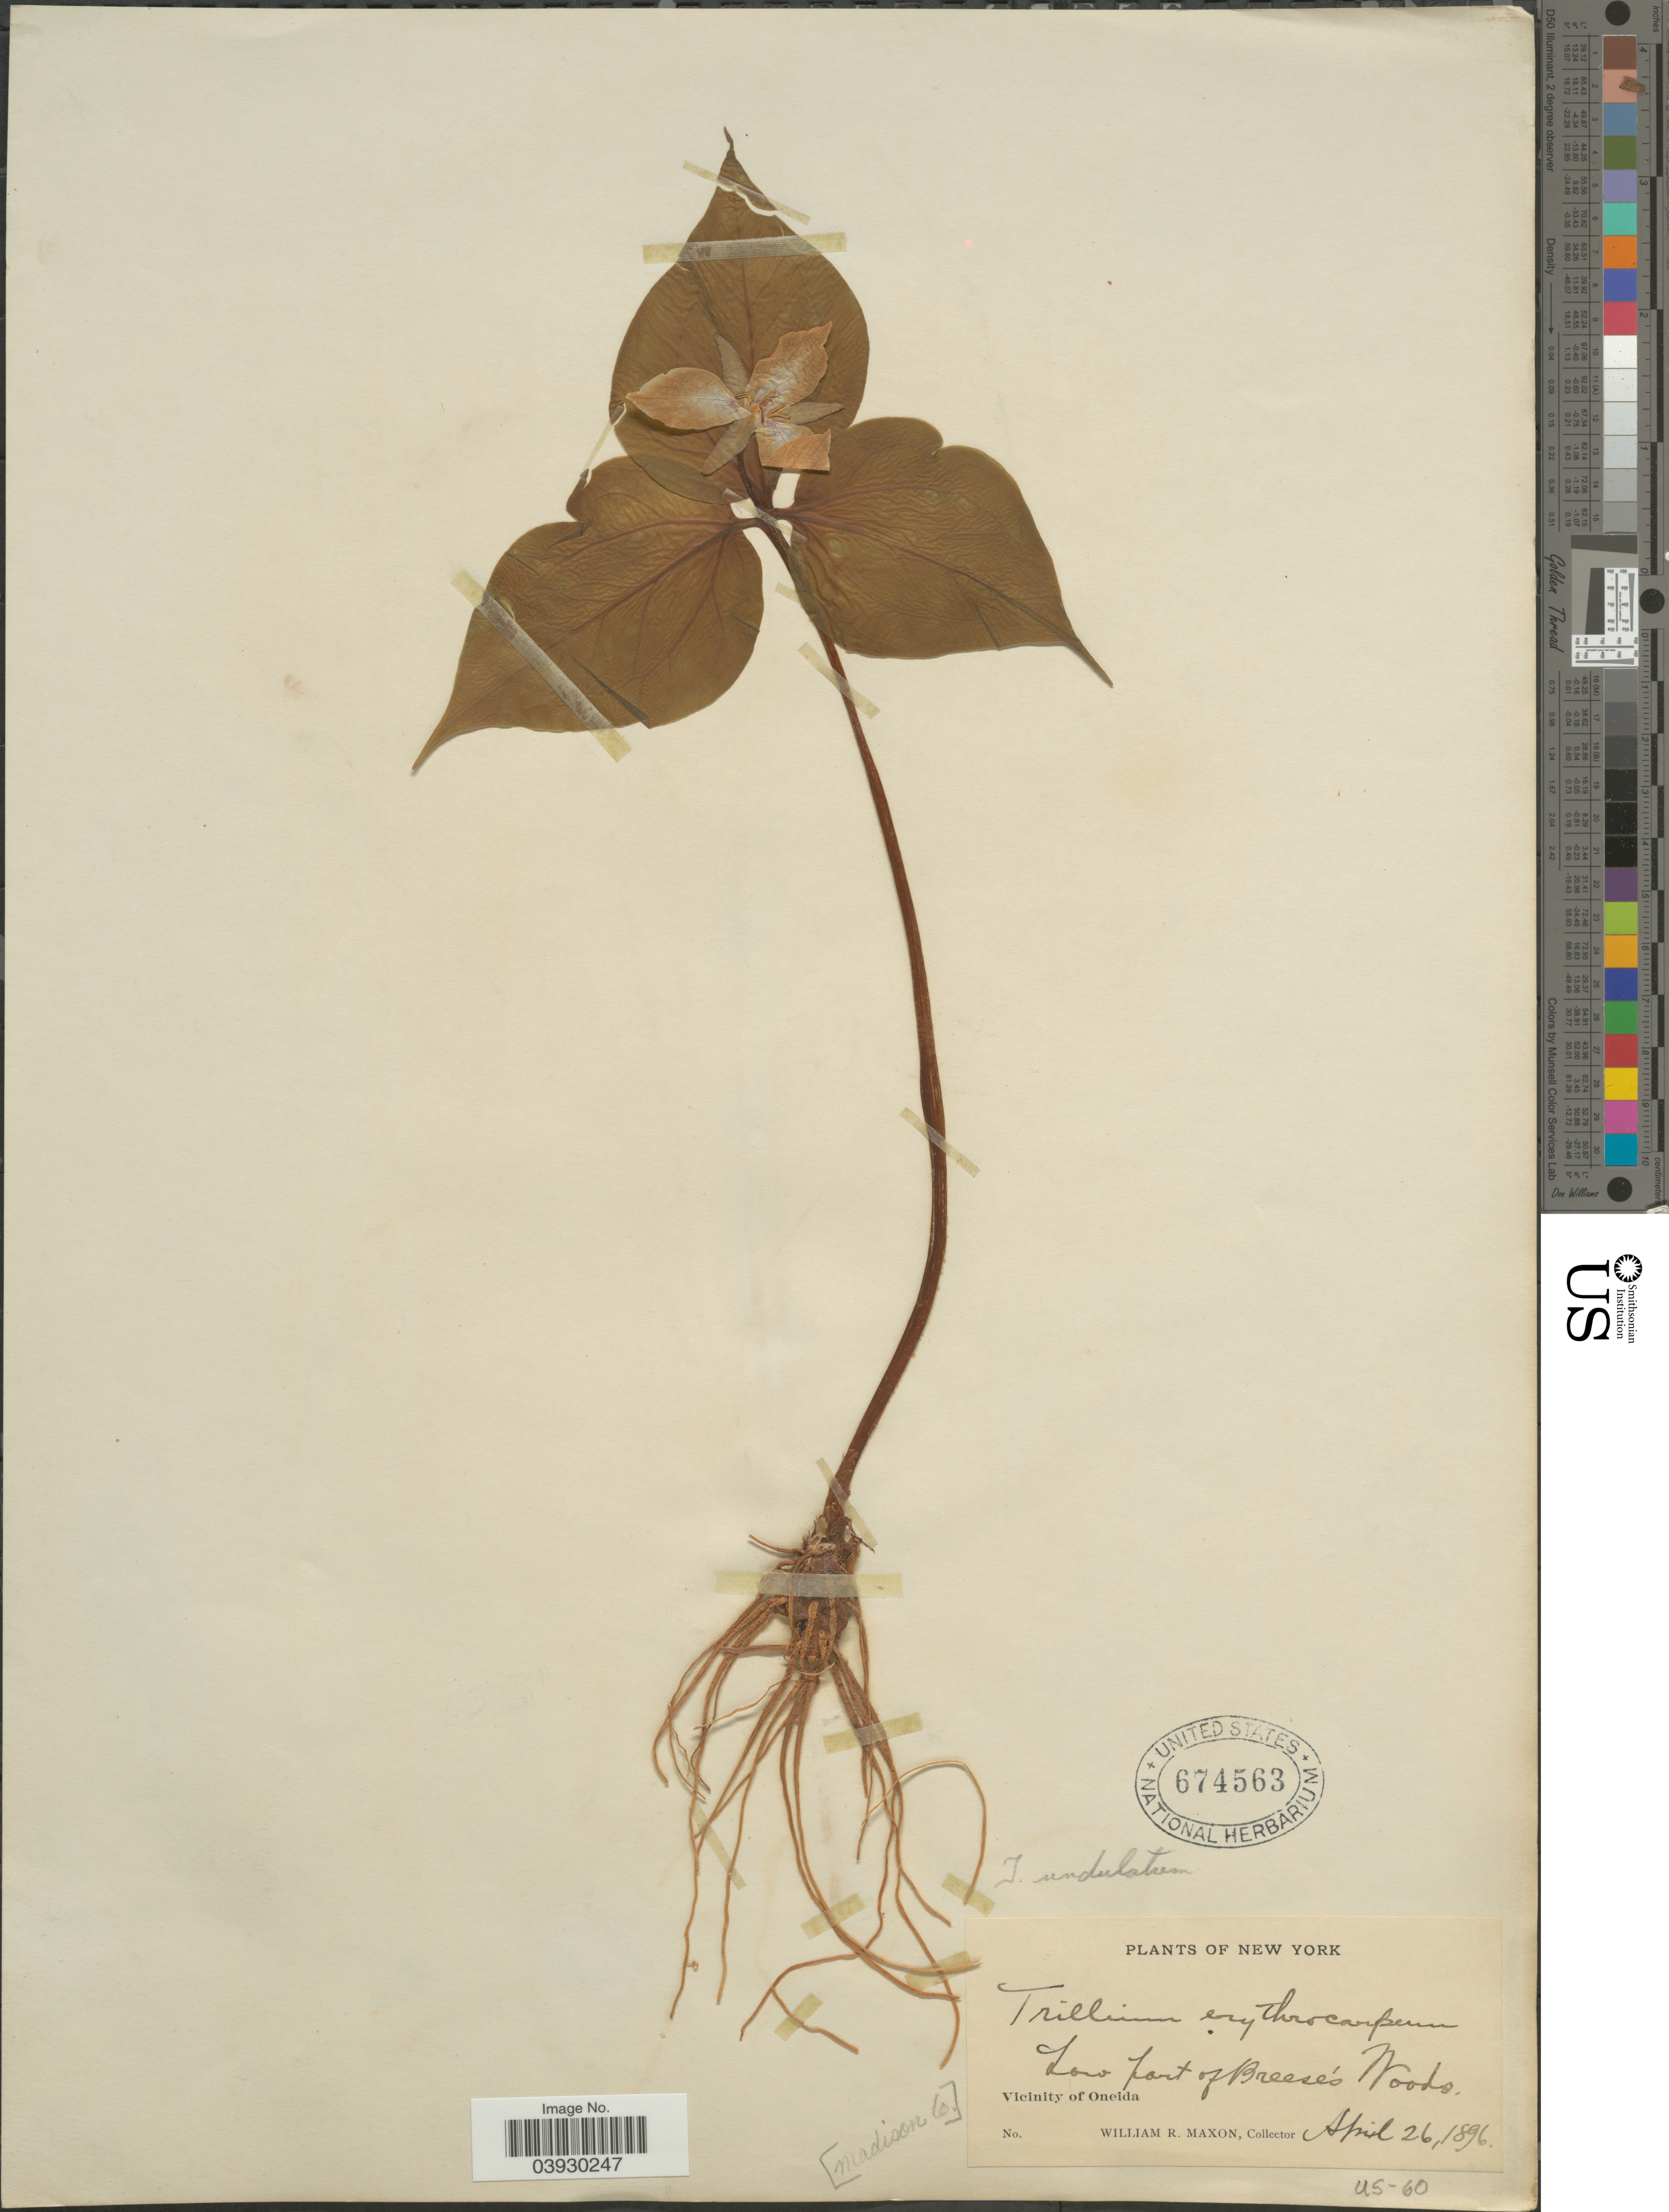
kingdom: Plantae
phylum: Tracheophyta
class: Liliopsida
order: Liliales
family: Melanthiaceae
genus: Trillium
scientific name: Trillium undulatum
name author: Willd.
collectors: W. R. Maxon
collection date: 1896-04-26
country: United States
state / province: New York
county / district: Oneida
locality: Low part of Breese's Woods. Vicinity of Oneida. Madison Co.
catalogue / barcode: US 674563